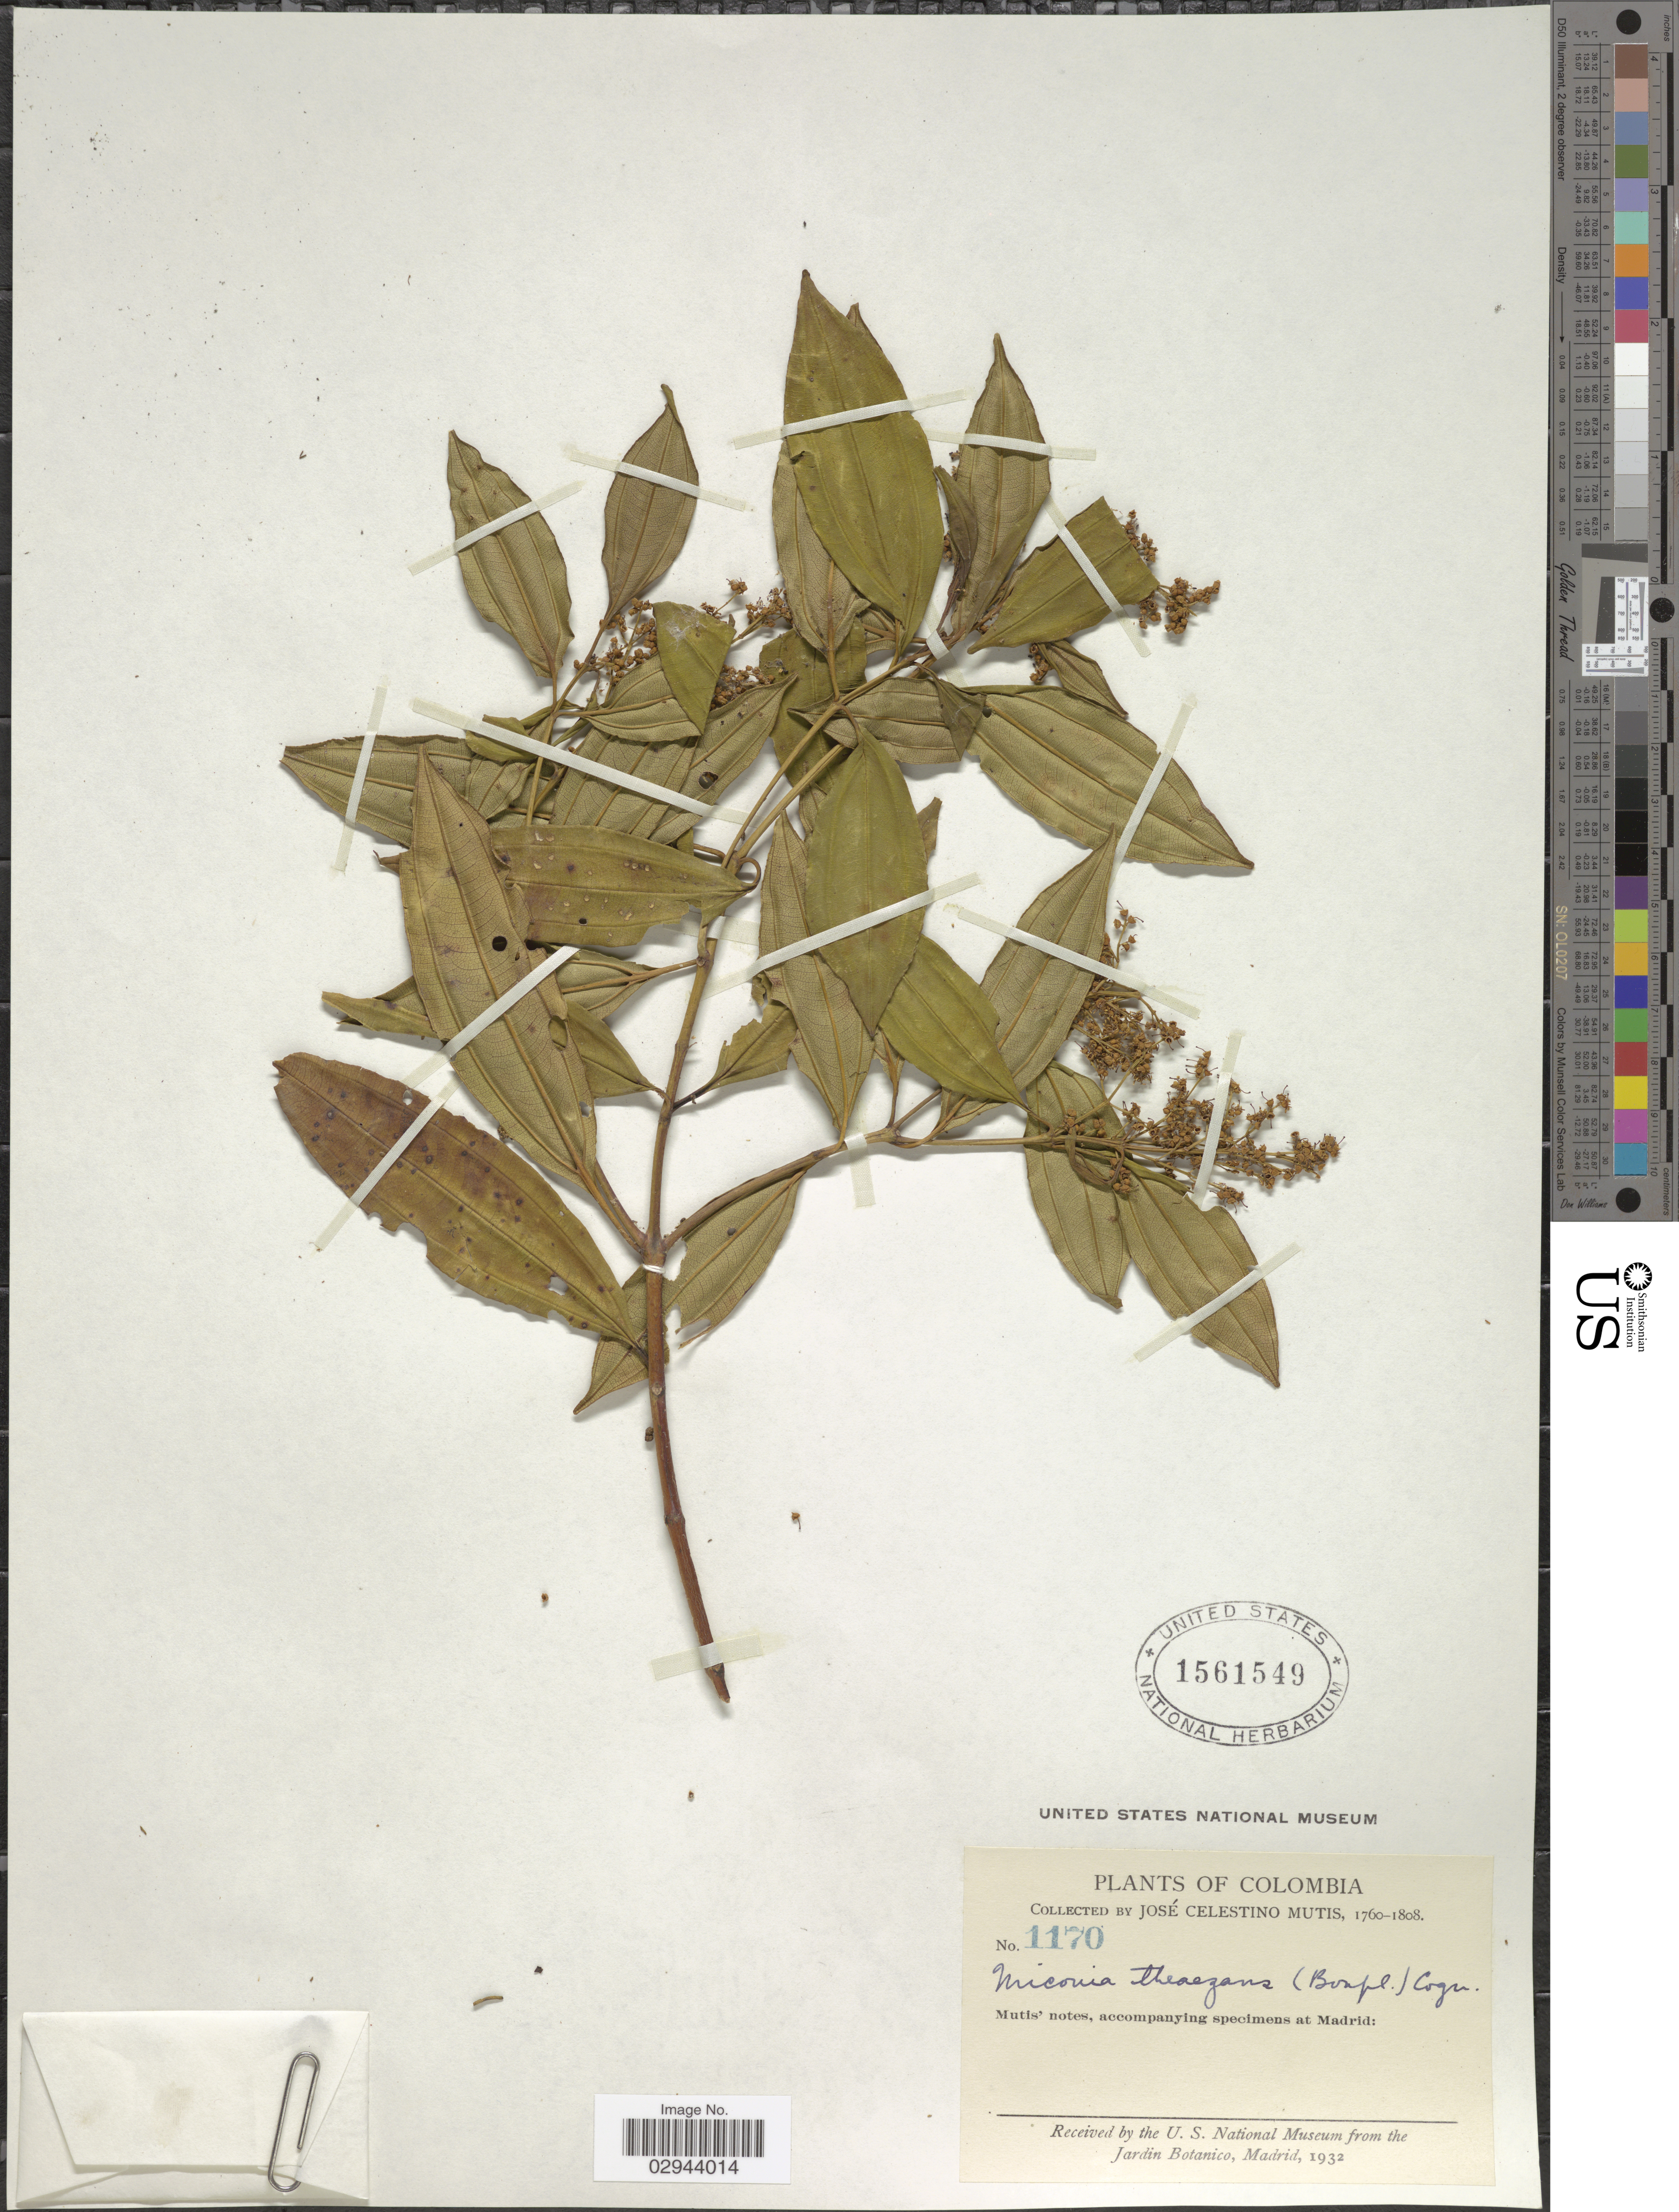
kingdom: Plantae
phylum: Tracheophyta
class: Magnoliopsida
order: Myrtales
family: Melastomataceae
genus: Miconia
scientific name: Miconia theizans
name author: (Bonpl.) Cogn.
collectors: J. C. B. Mutis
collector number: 1170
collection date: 1760/1808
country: Colombia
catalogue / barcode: US 1561549